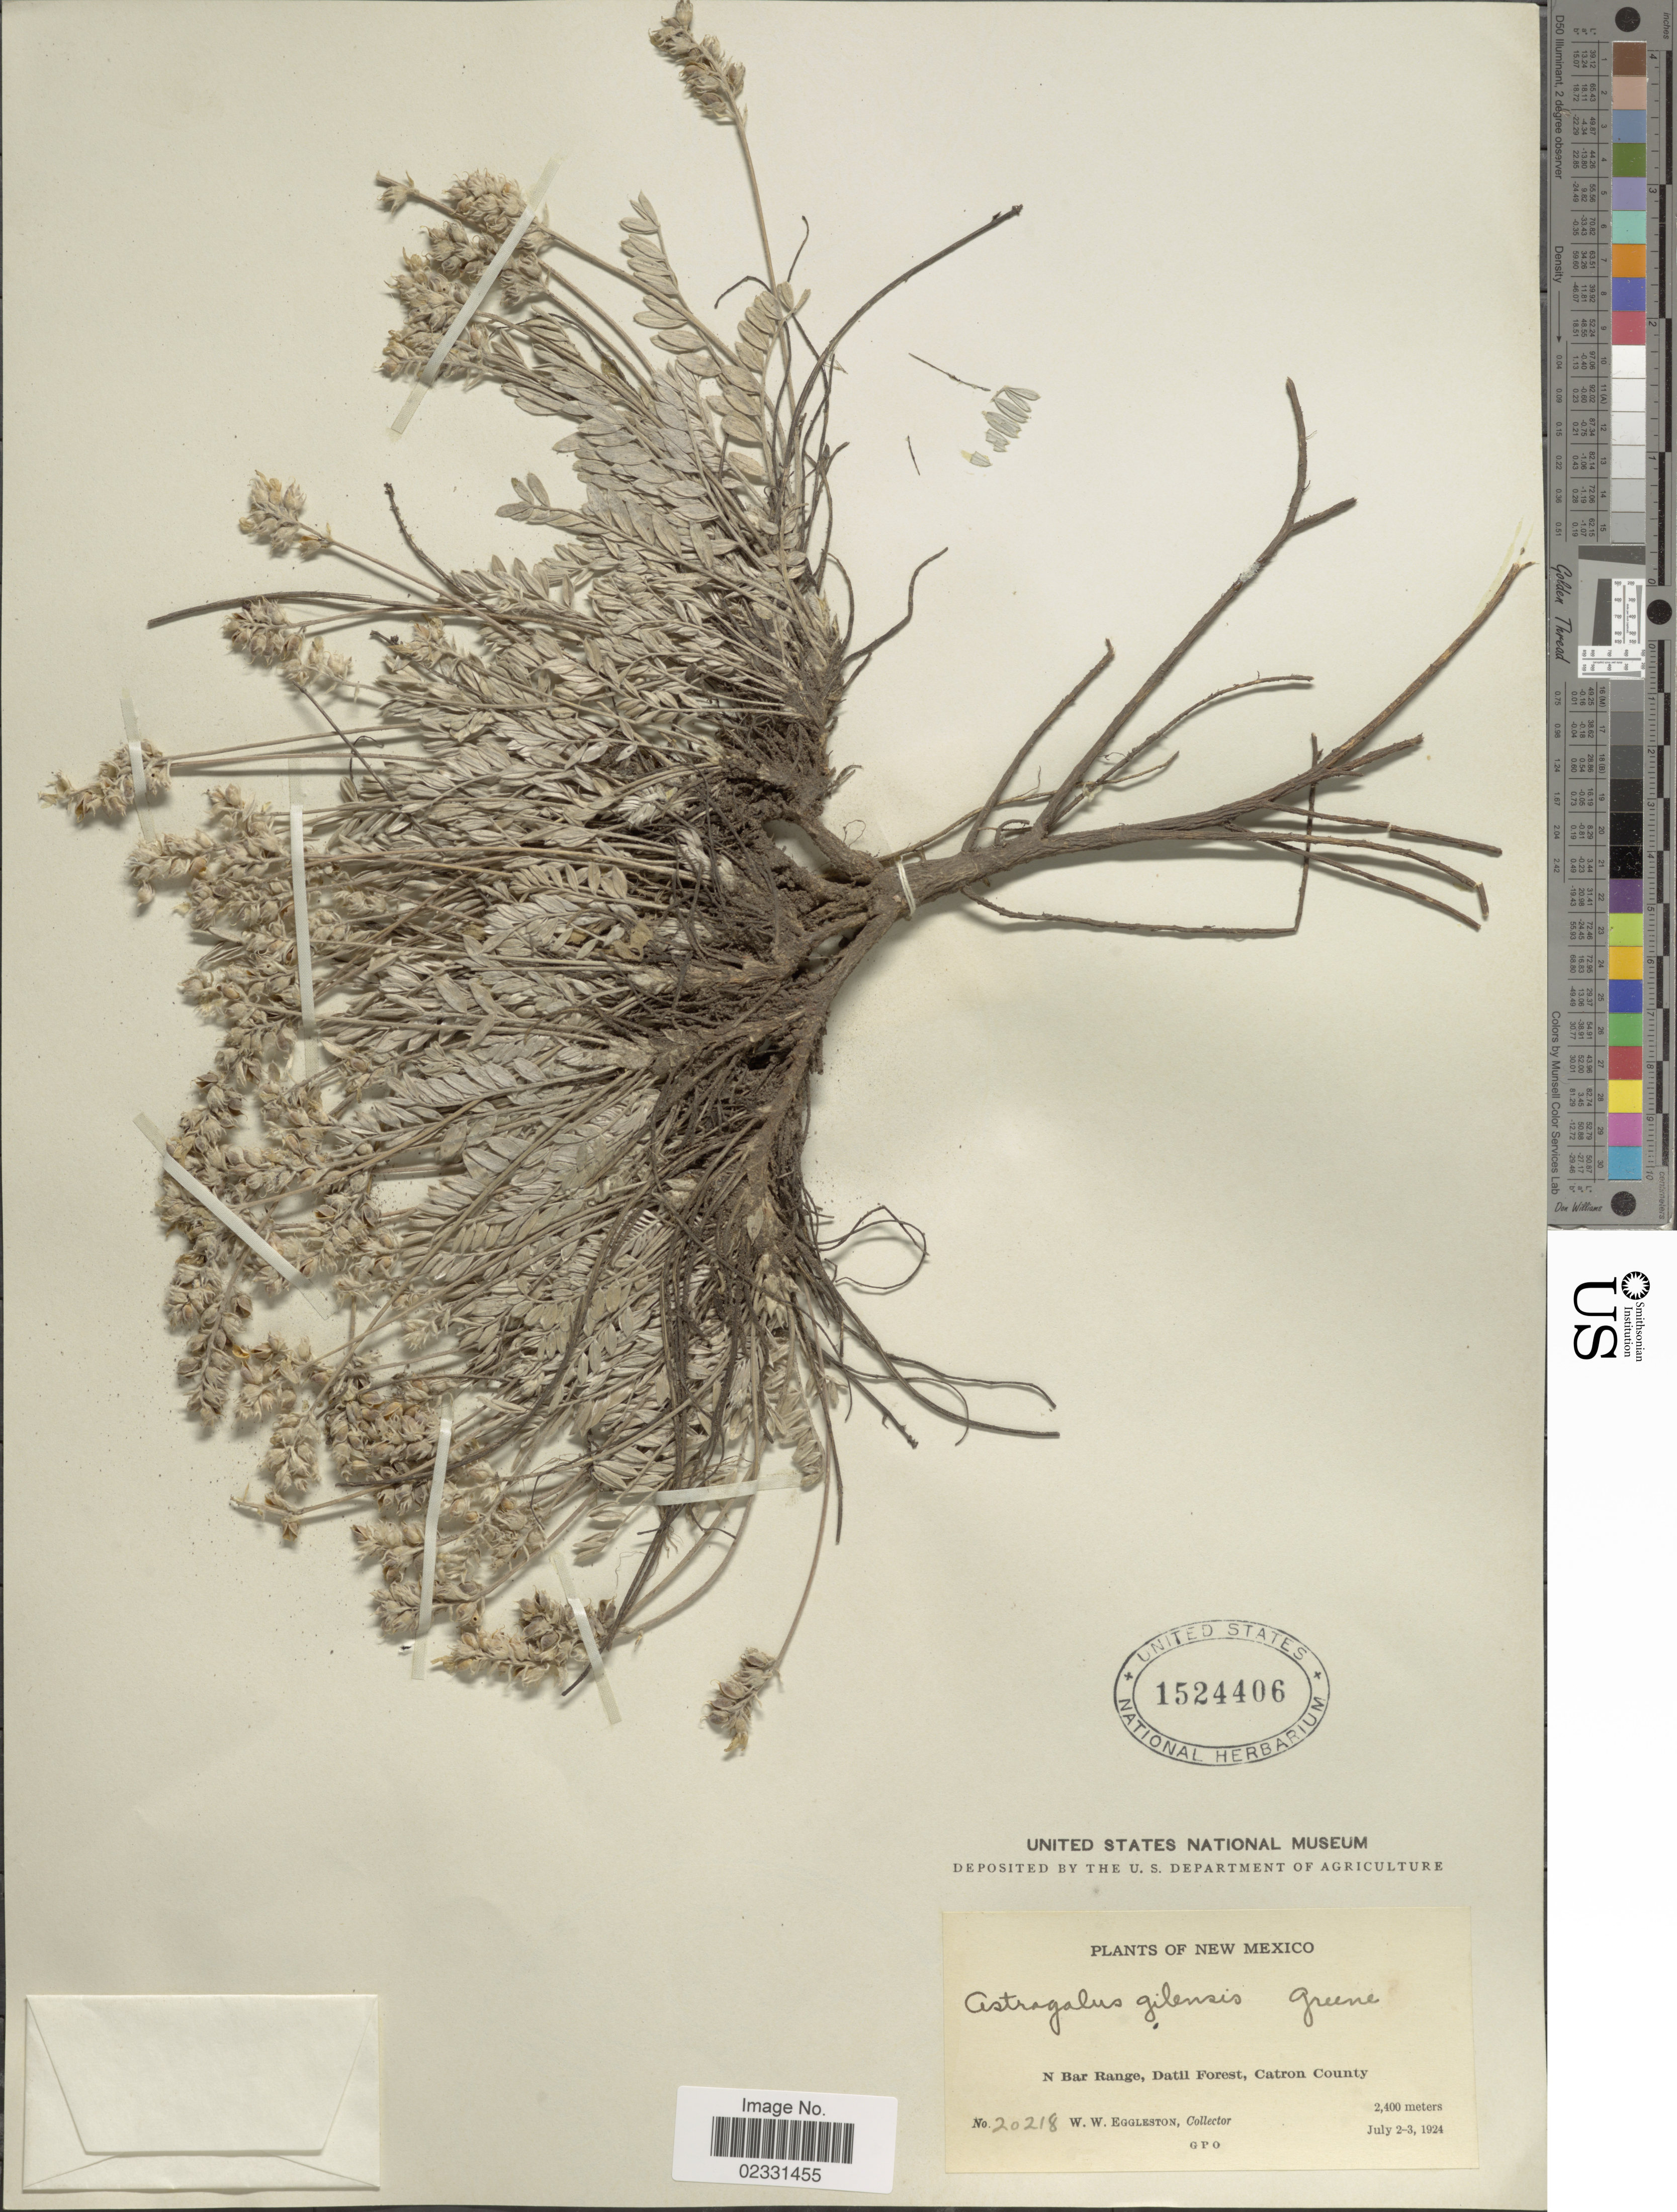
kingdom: Plantae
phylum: Tracheophyta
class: Magnoliopsida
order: Fabales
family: Fabaceae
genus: Astragalus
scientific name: Astragalus gilensis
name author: Greene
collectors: W. W. Eggleston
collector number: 20218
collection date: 1924-07-02/1924-07-03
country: United States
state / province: New Mexico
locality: N Bar Range, Datil Forest, Catron County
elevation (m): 2400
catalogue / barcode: US 1524406